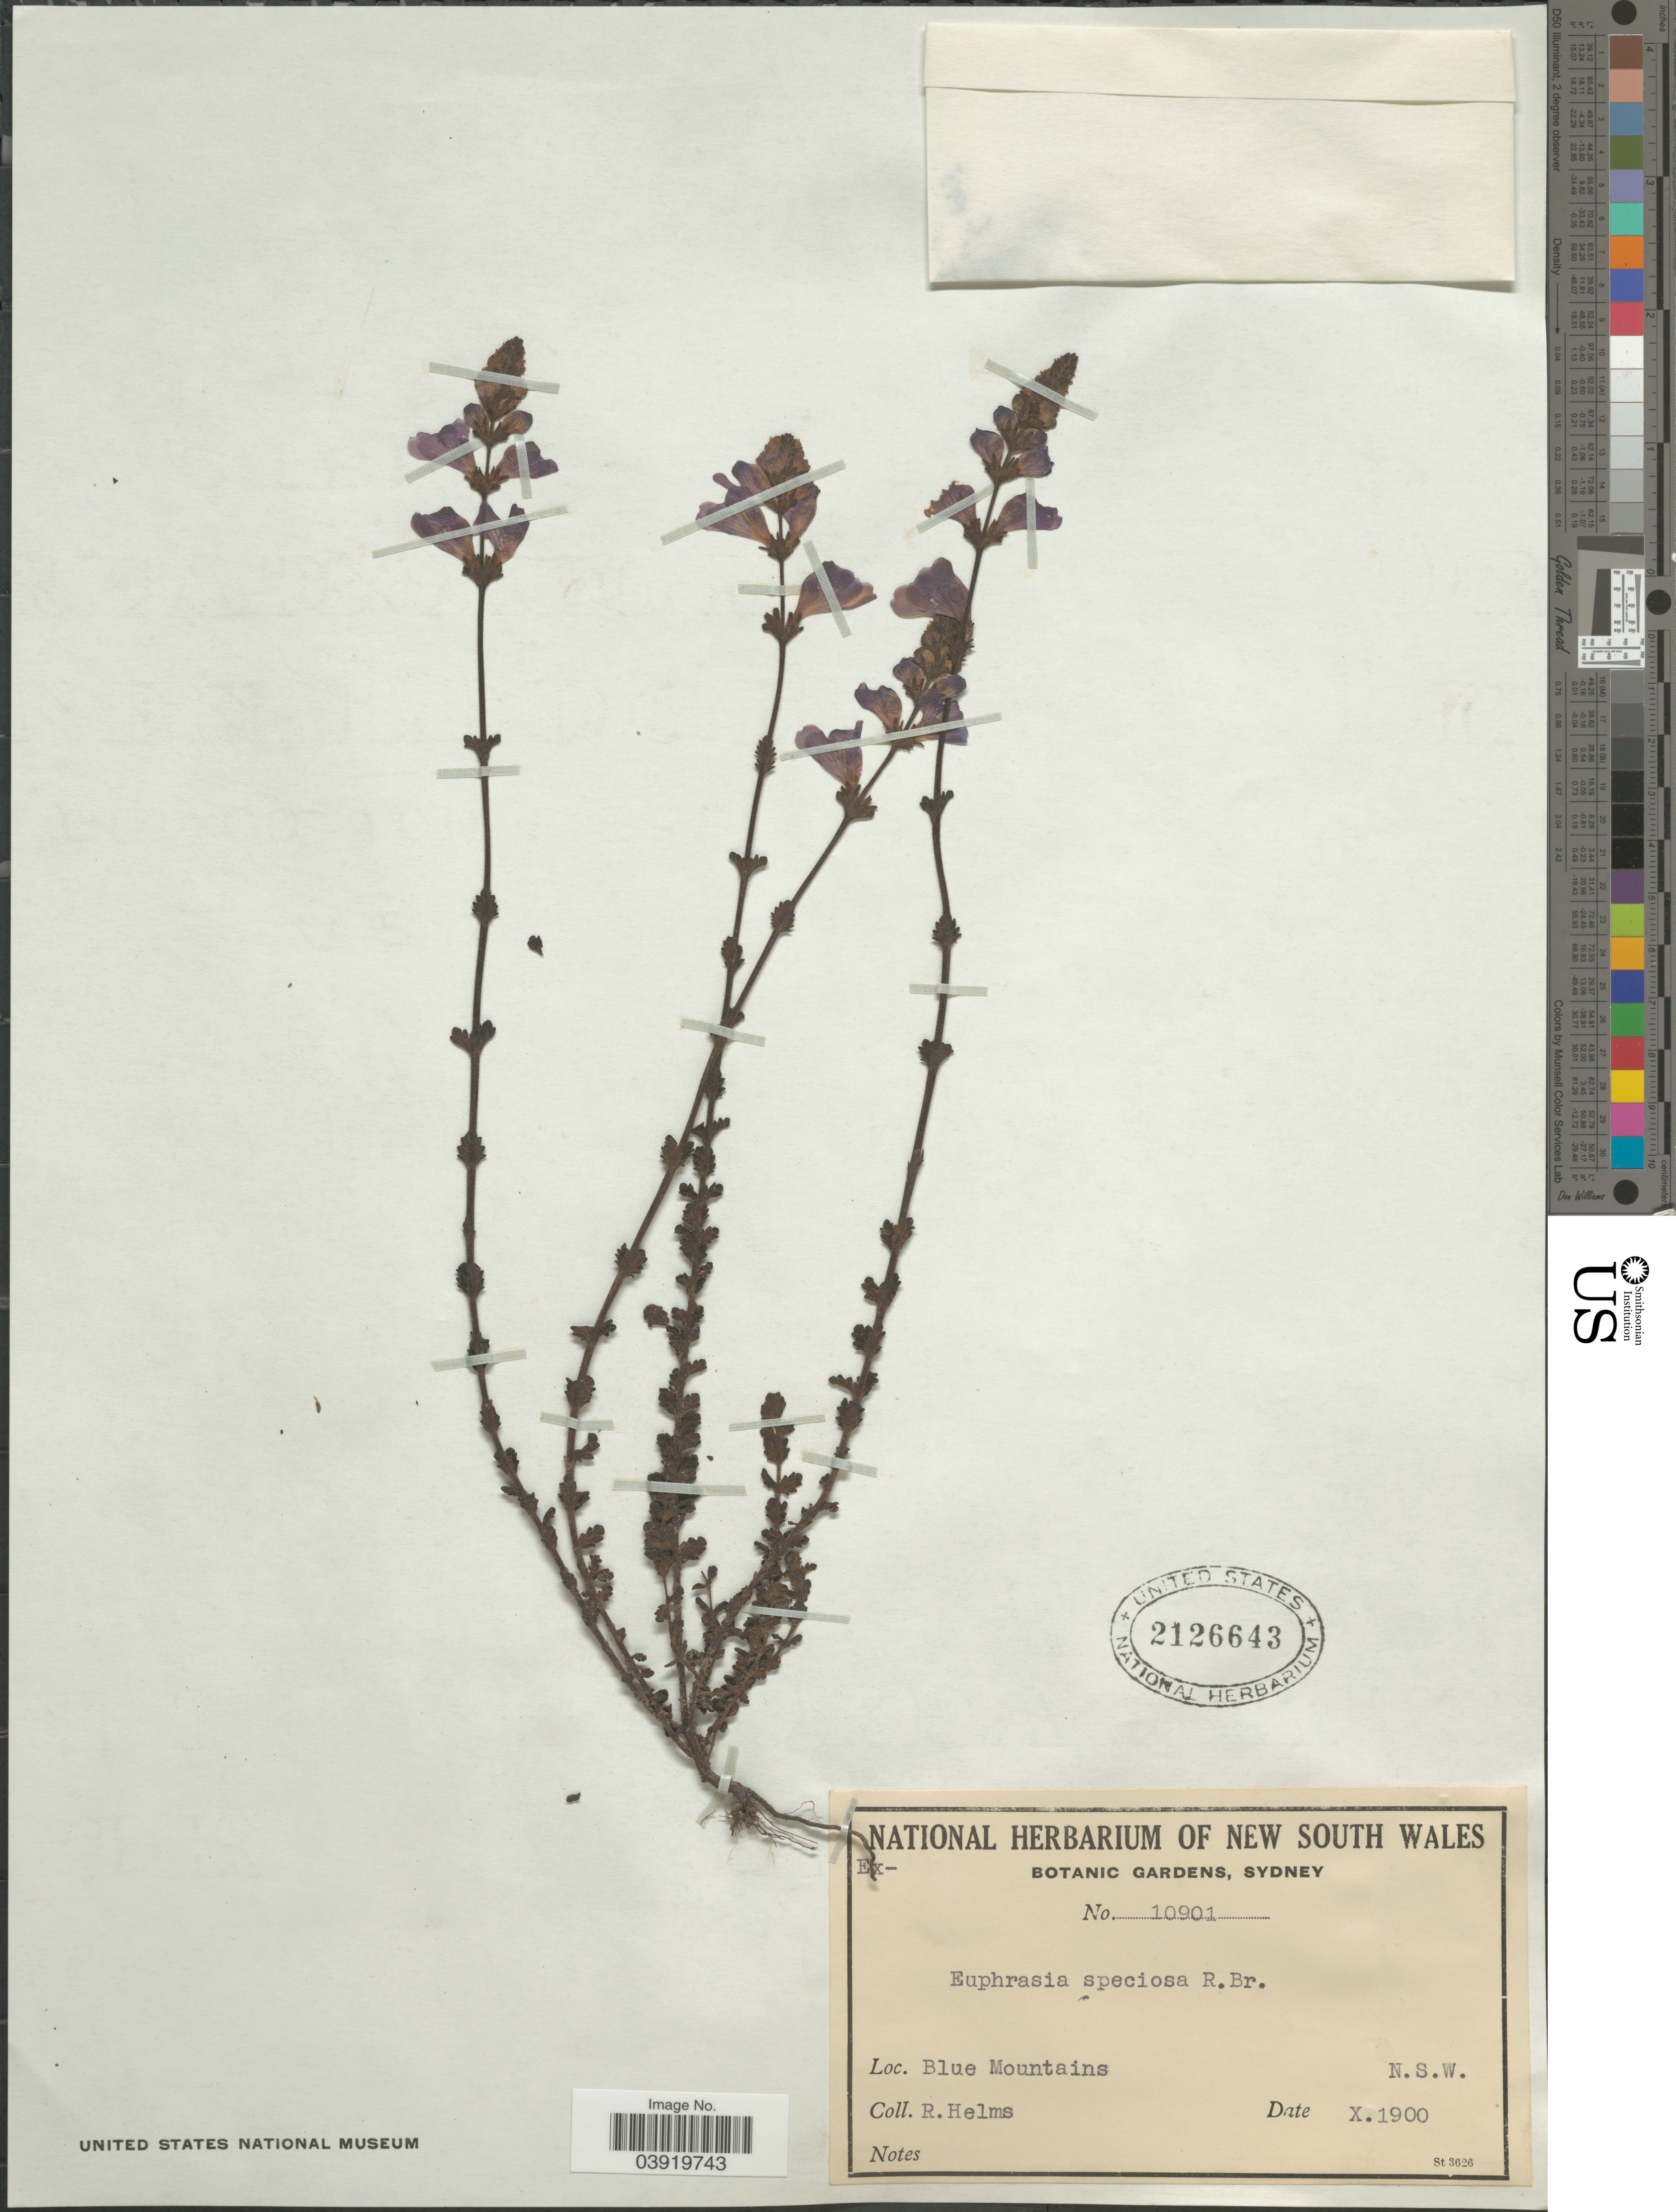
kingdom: Plantae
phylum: Tracheophyta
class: Magnoliopsida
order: Lamiales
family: Orobanchaceae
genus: Euphrasia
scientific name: Euphrasia speciosa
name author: R. Br.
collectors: R. Helms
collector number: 10901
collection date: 1900-10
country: Australia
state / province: New South Wales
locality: Blue Mountains.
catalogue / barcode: US 2126643